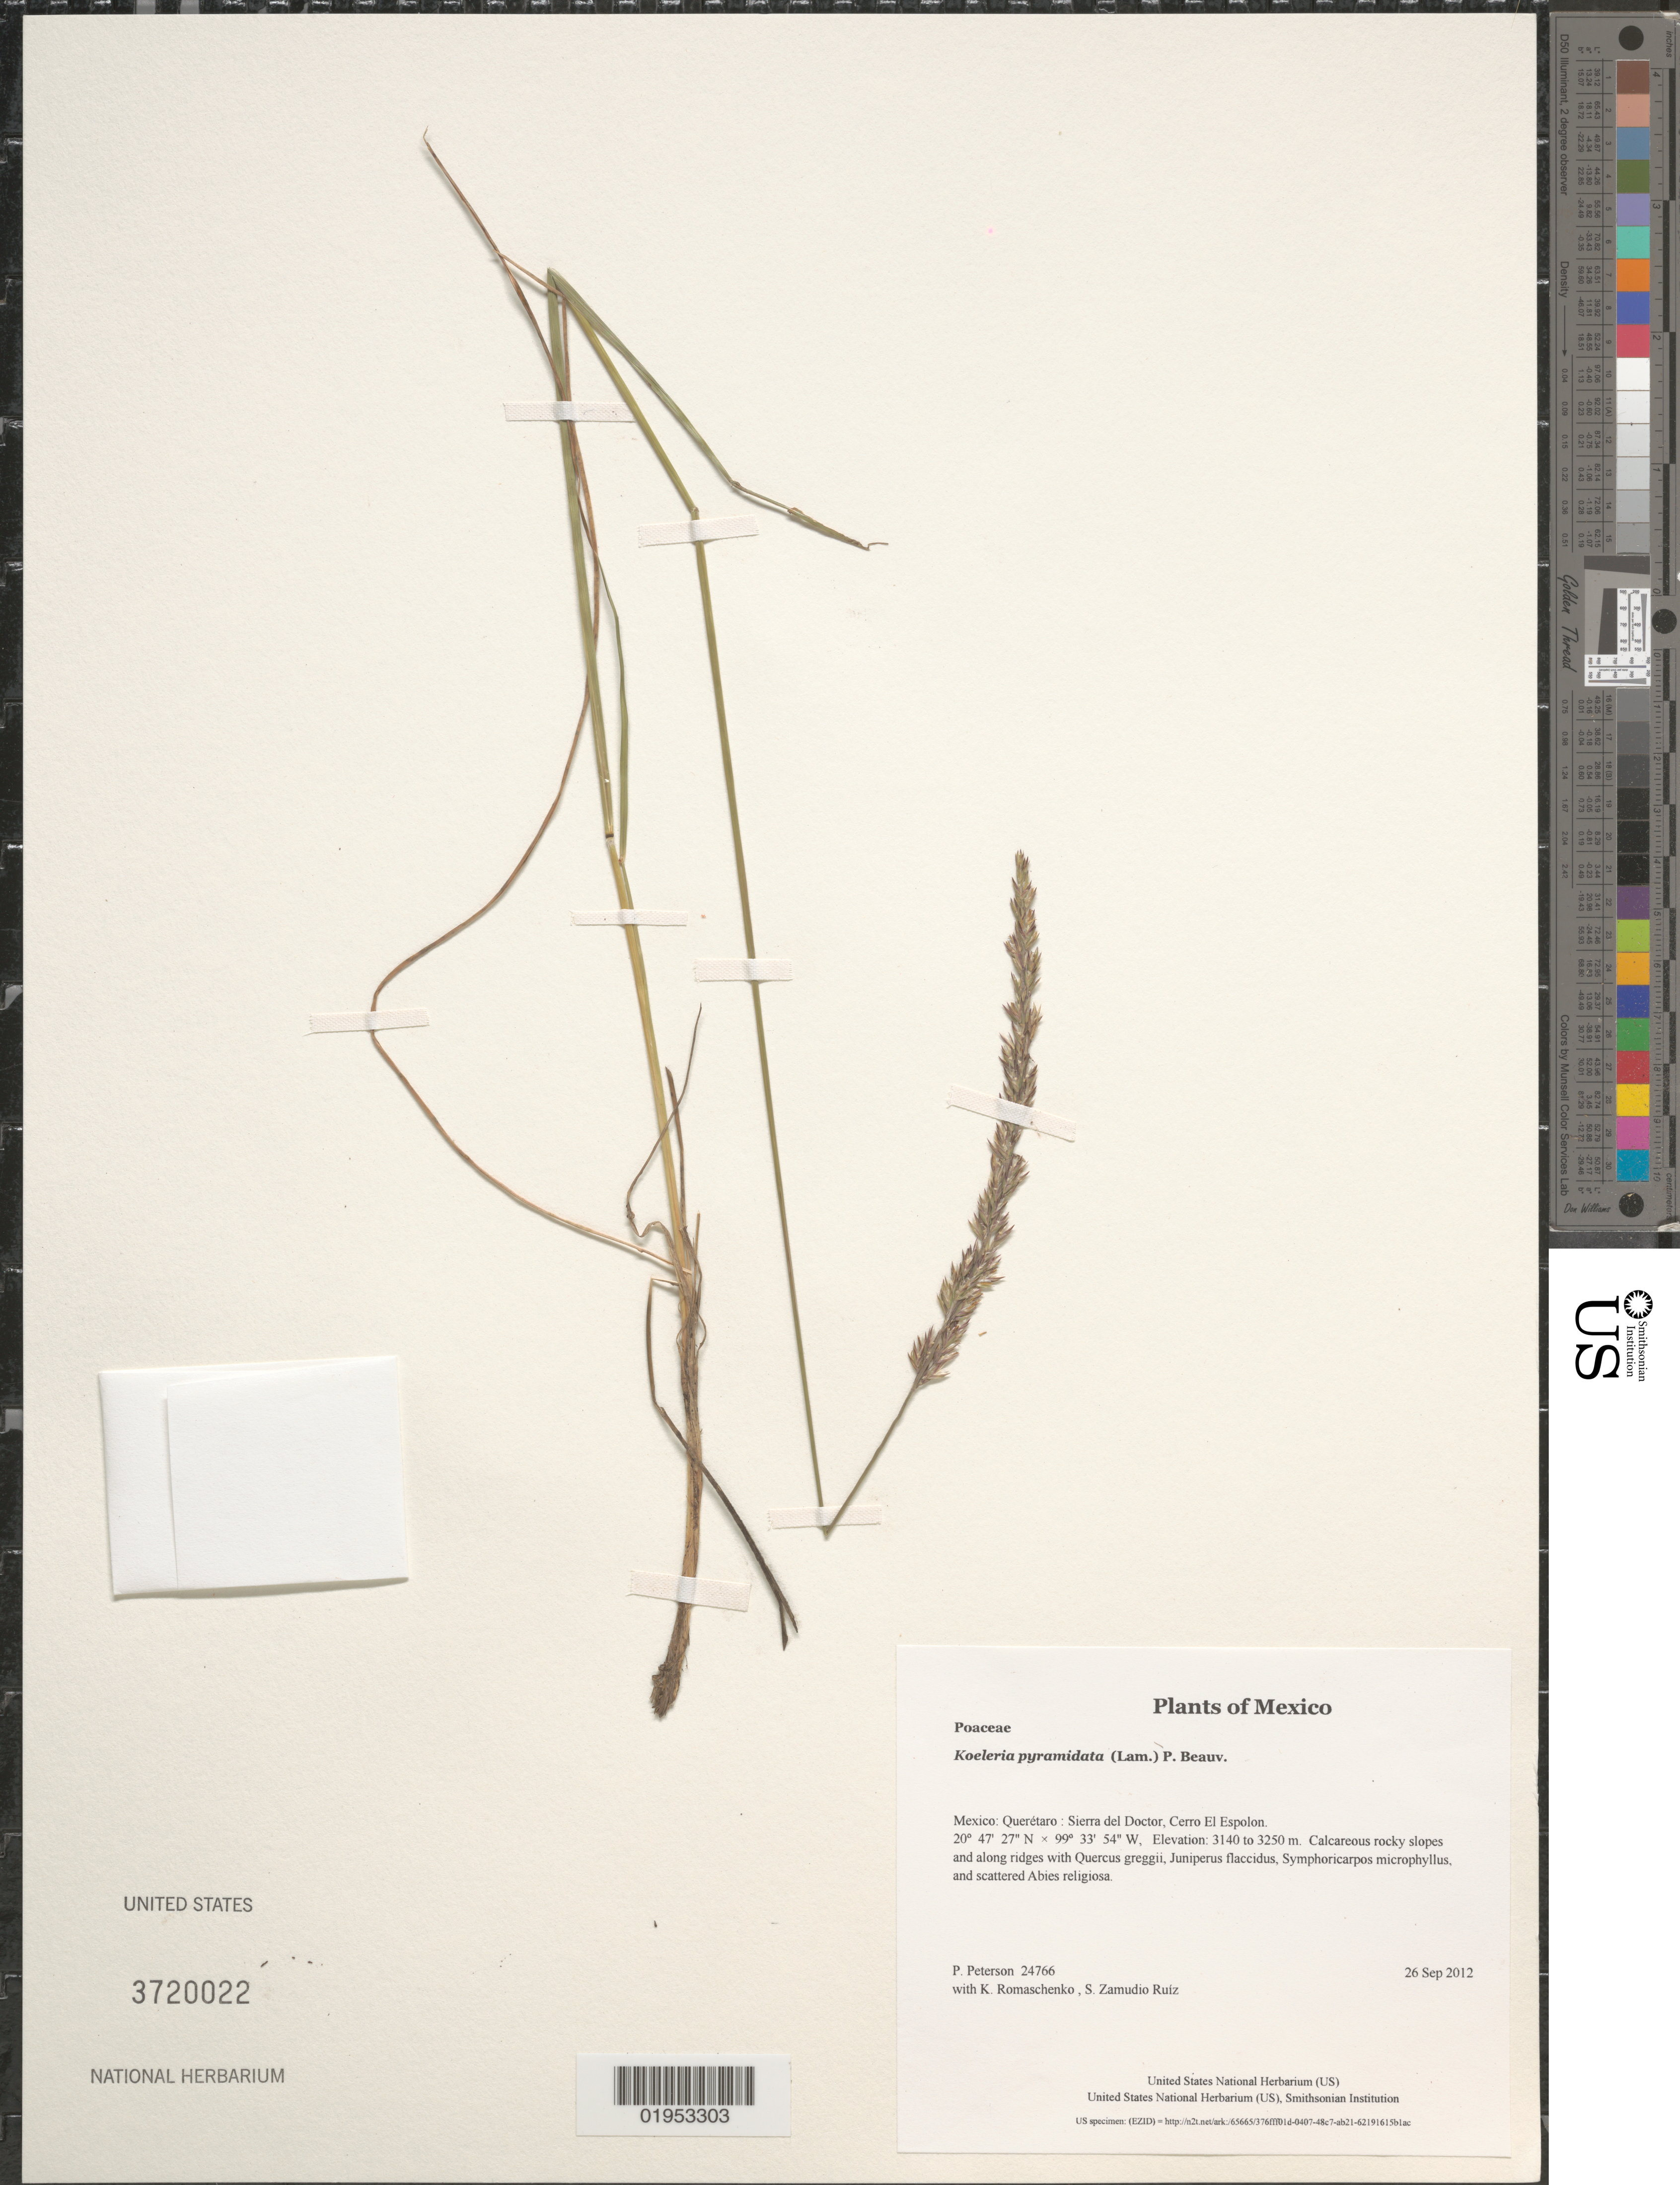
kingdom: Plantae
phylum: Tracheophyta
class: Liliopsida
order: Poales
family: Poaceae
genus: Koeleria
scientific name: Koeleria pyramidata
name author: (Lam.) P. Beauv.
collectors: P. M. Peterson, K. Romaschenko & S. Zamudio Ruíz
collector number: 24766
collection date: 2012-09-26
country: Mexico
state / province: Querétaro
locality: Sierra del Doctor, Cerro El Espolon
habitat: Calcareous rocky slopes and along ridges with Quercus greggii, Juniperus flaccidus, Symphoricarpos microphyllus, and scattered Abies religiosa.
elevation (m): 3140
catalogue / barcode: US 3720022